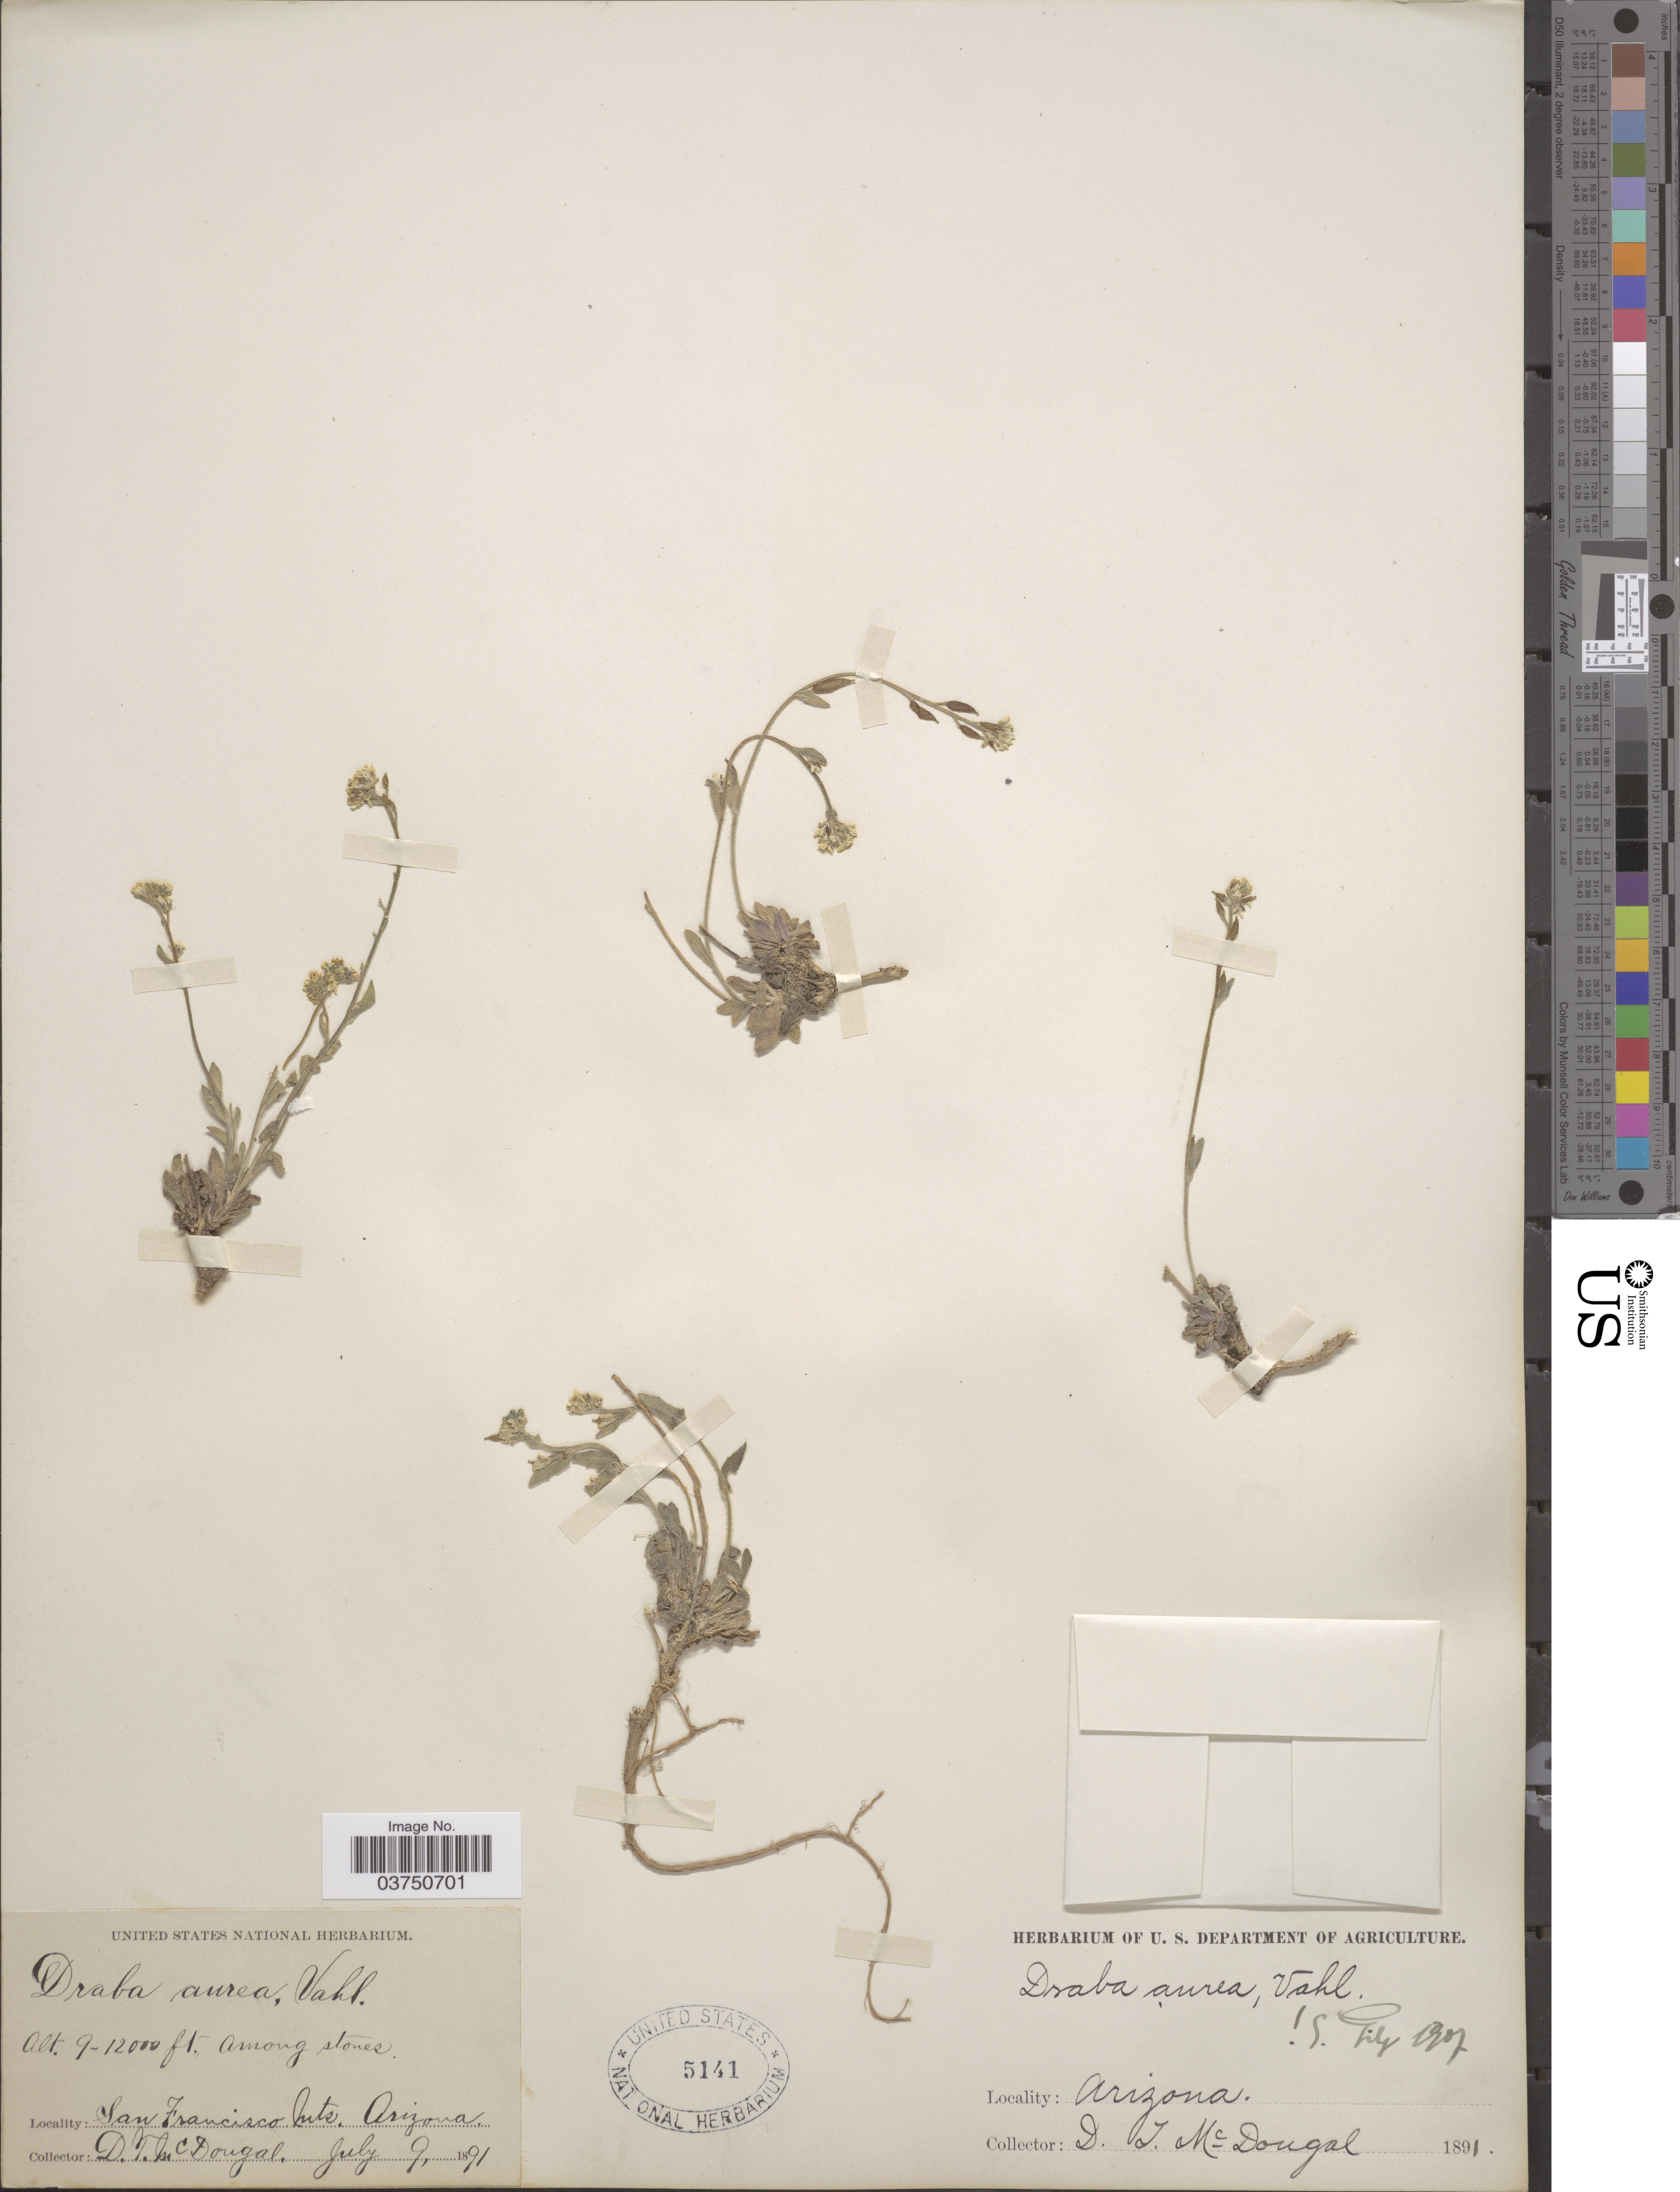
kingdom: Plantae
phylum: Tracheophyta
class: Magnoliopsida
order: Brassicales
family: Brassicaceae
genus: Draba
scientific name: Draba aurea var. leiocarpa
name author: (Payson & H. St. John) C.L. Hitchc.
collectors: D. Mcdougal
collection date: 1891-07-09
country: United States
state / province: Arizona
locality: San Francisco Mts.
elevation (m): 2743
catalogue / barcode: US 5141